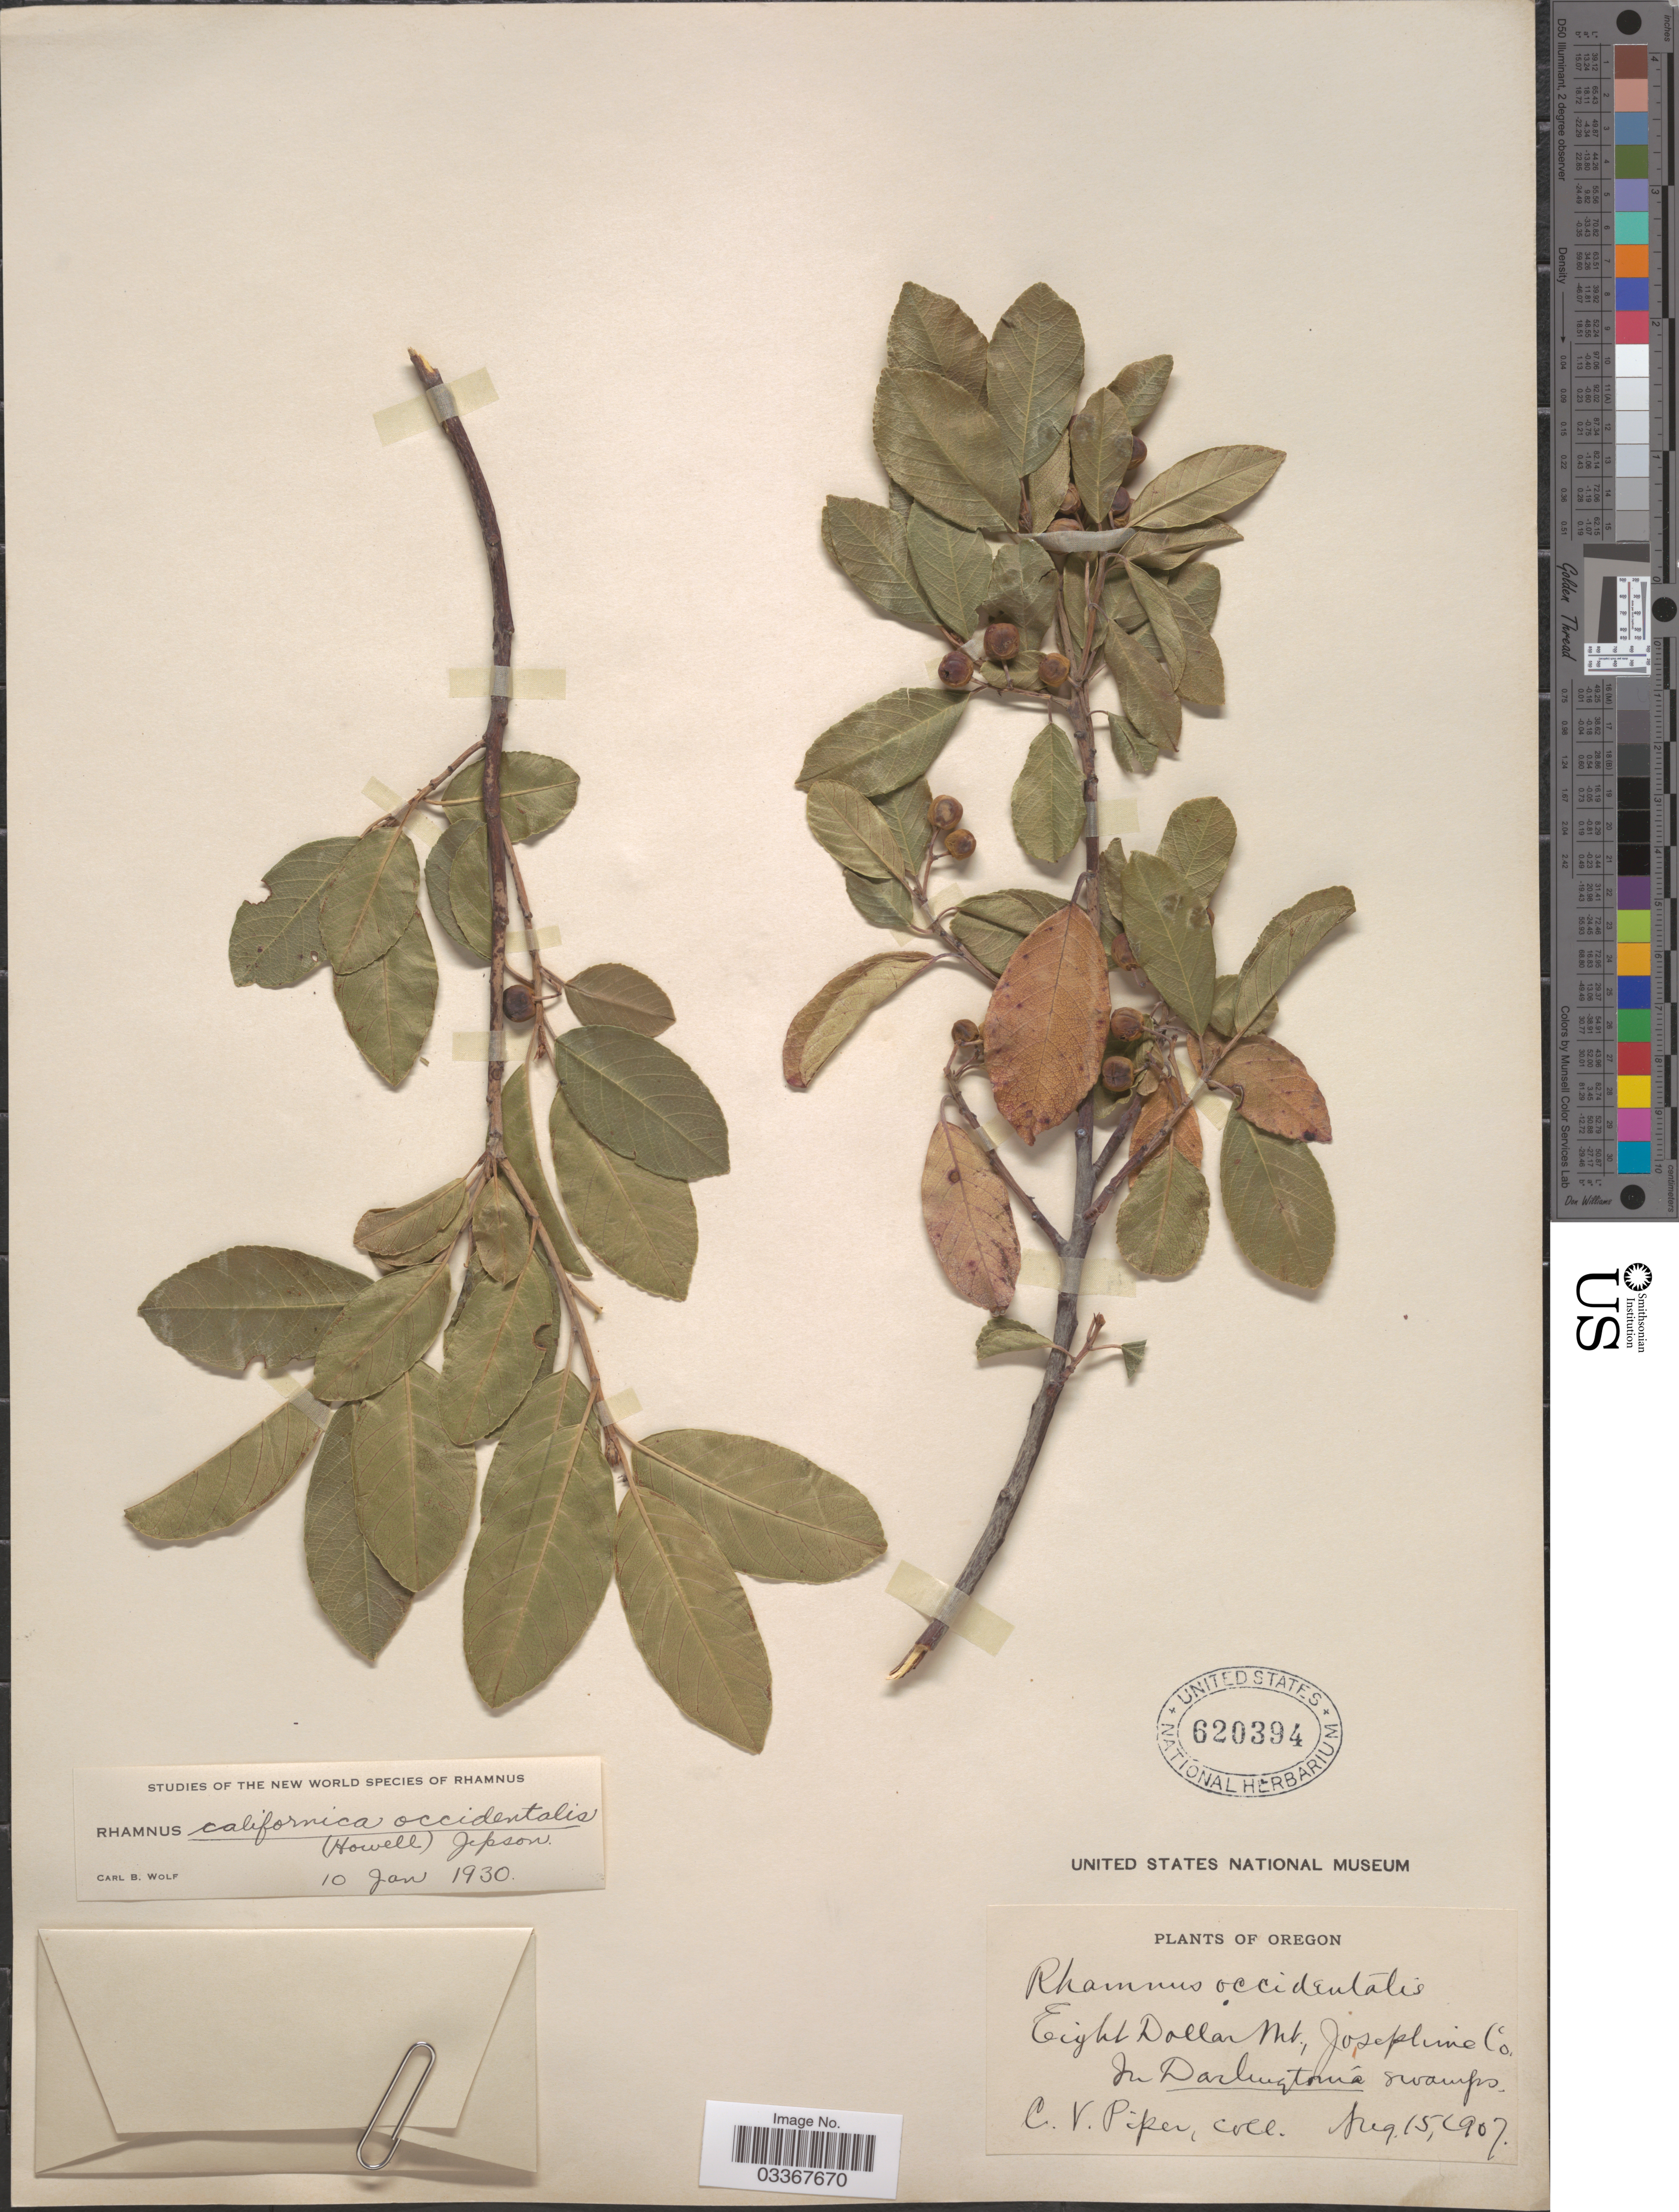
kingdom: Plantae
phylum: Tracheophyta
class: Magnoliopsida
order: Rosales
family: Rhamnaceae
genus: Frangula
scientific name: Frangula californica subsp. occidentalis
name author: (Howell) Kartesz & Gandhi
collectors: C. V. Piper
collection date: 1907-08-15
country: United States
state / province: Oregon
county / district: Josephine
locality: Eight Dollar Mt., Josephine Co, In Darlingtonia swamps.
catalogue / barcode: US 620394